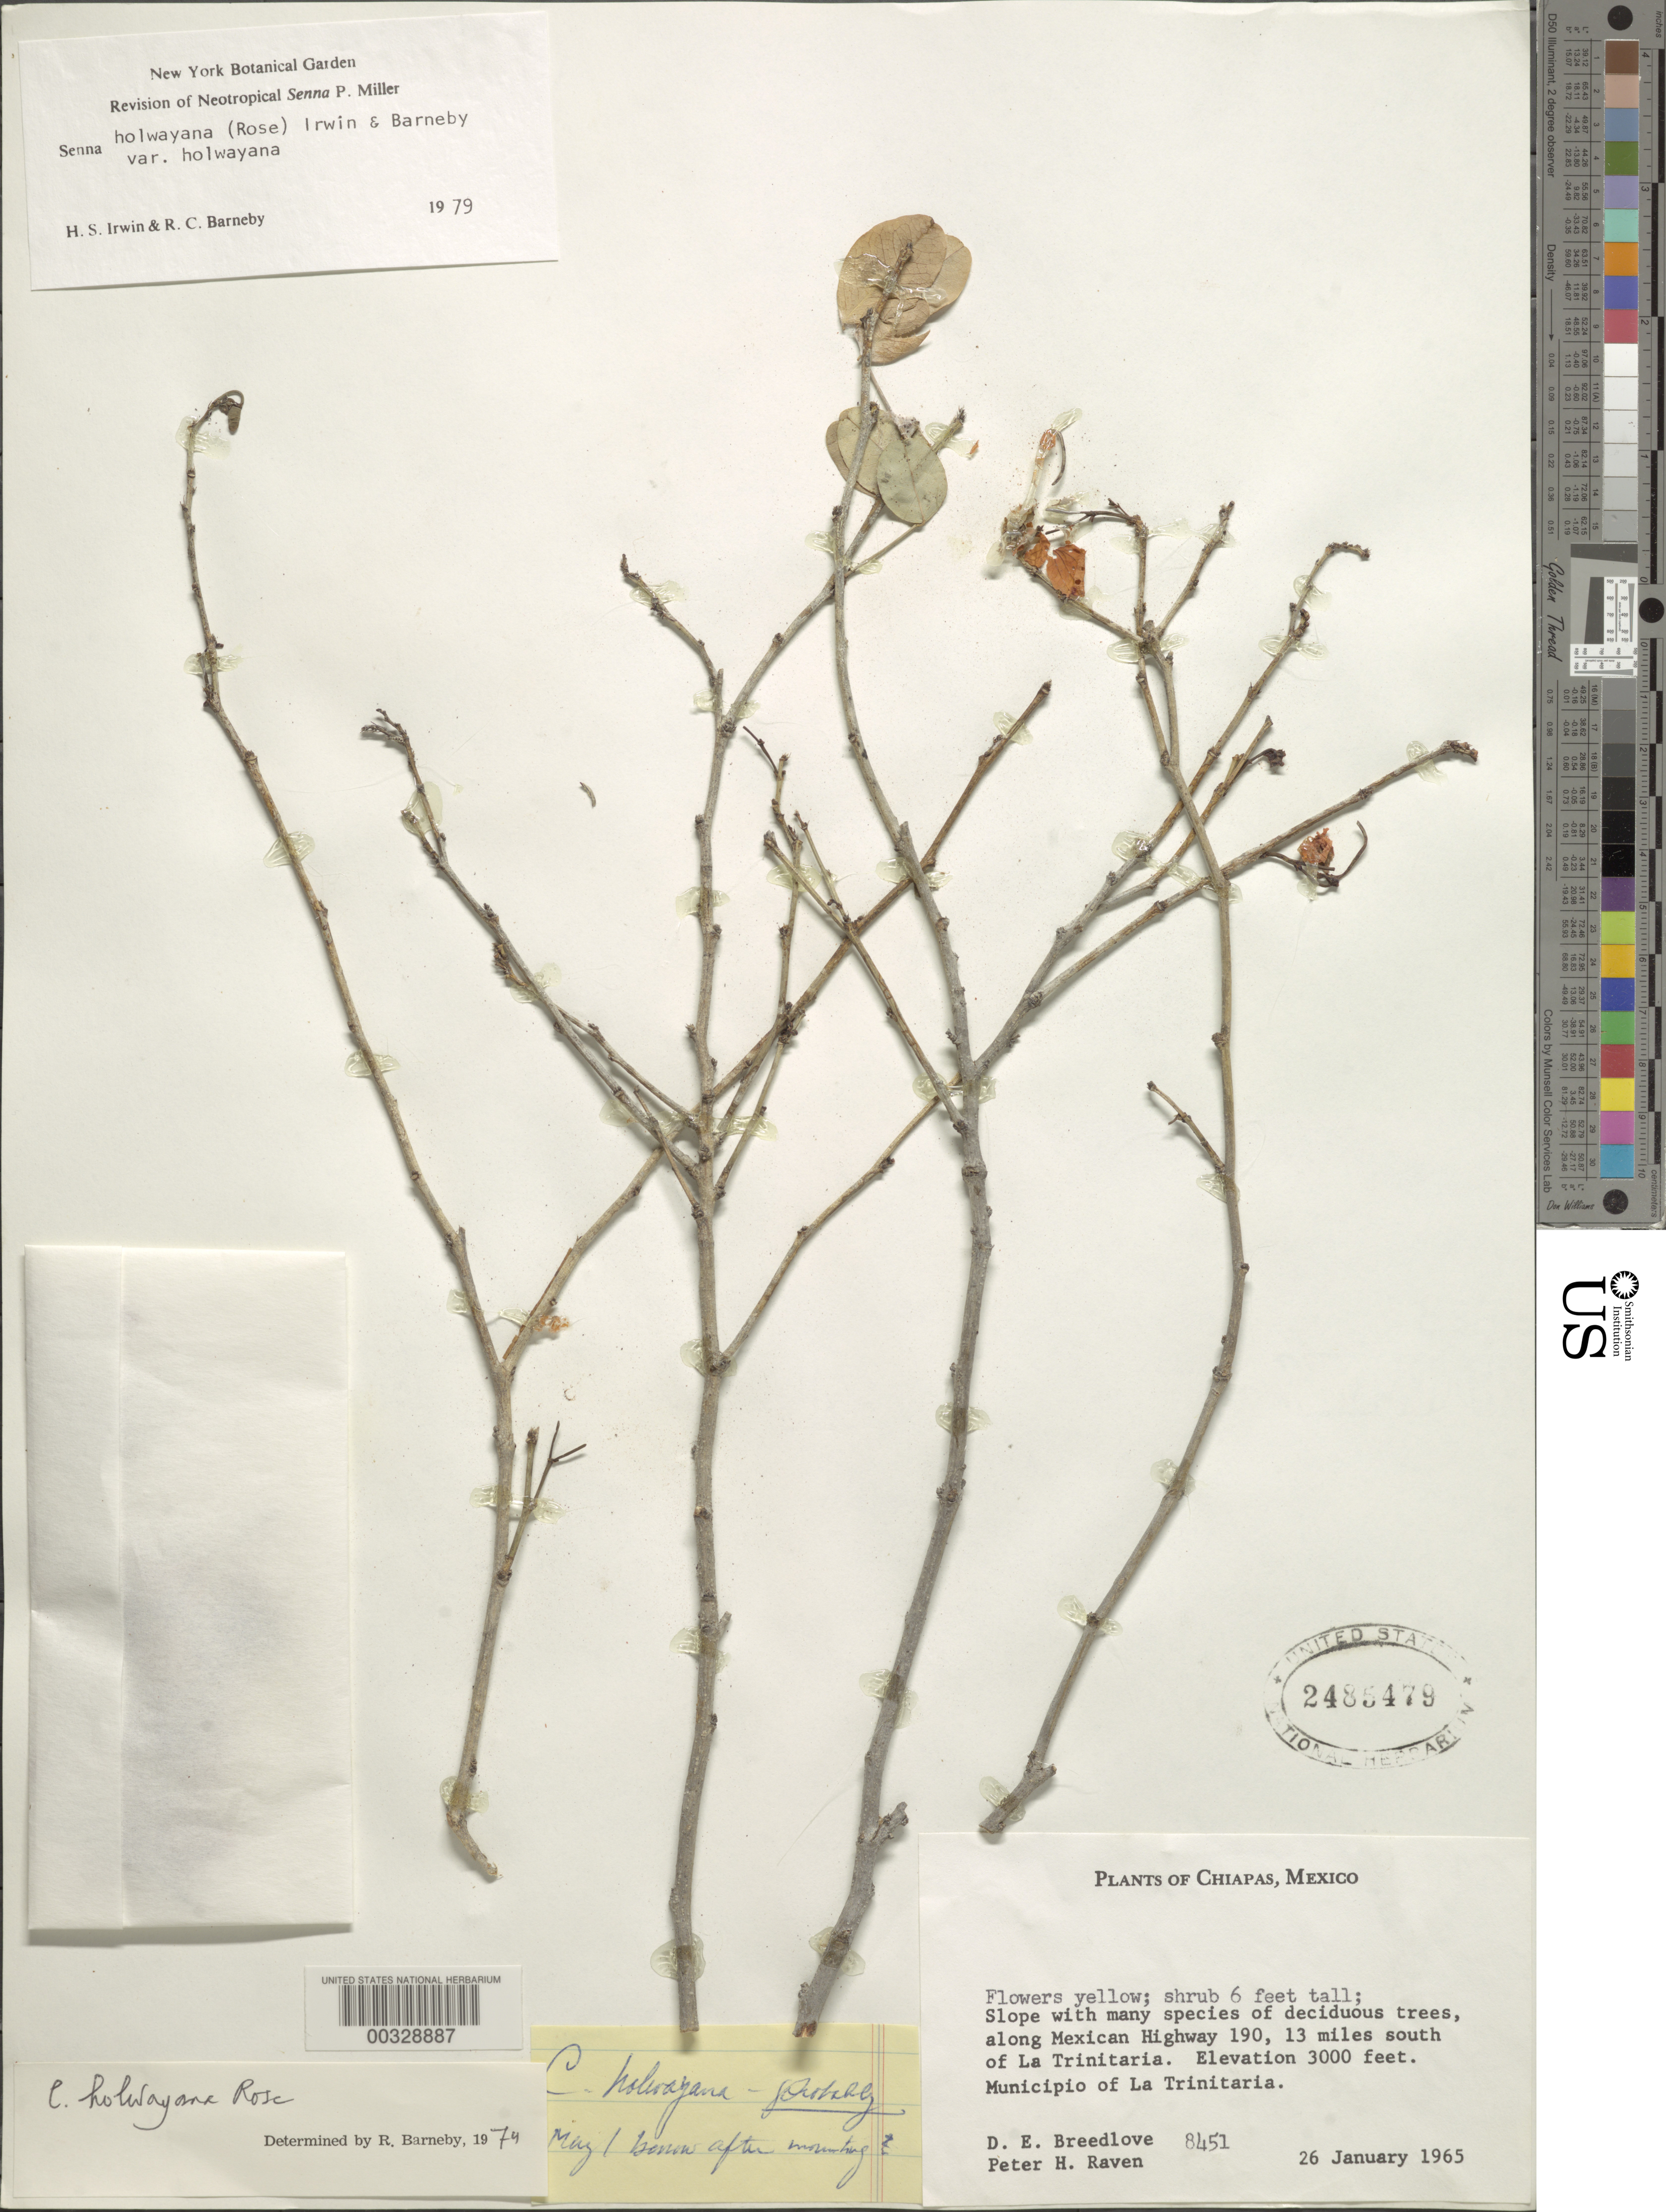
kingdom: Plantae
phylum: Tracheophyta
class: Magnoliopsida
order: Fabales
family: Fabaceae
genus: Senna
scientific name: Senna holwayana var. holwayana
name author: (Rose) H.S. Irwin & Barneby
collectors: D. E. Breedlove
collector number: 8451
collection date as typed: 26 Jan 1965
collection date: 1965-01-26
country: Mexico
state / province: Chiapas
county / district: La Trinitaria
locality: Along Mexican highway 190, 13 mi S of La Trinitaria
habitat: Slope with trees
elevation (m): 914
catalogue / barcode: US 2485479